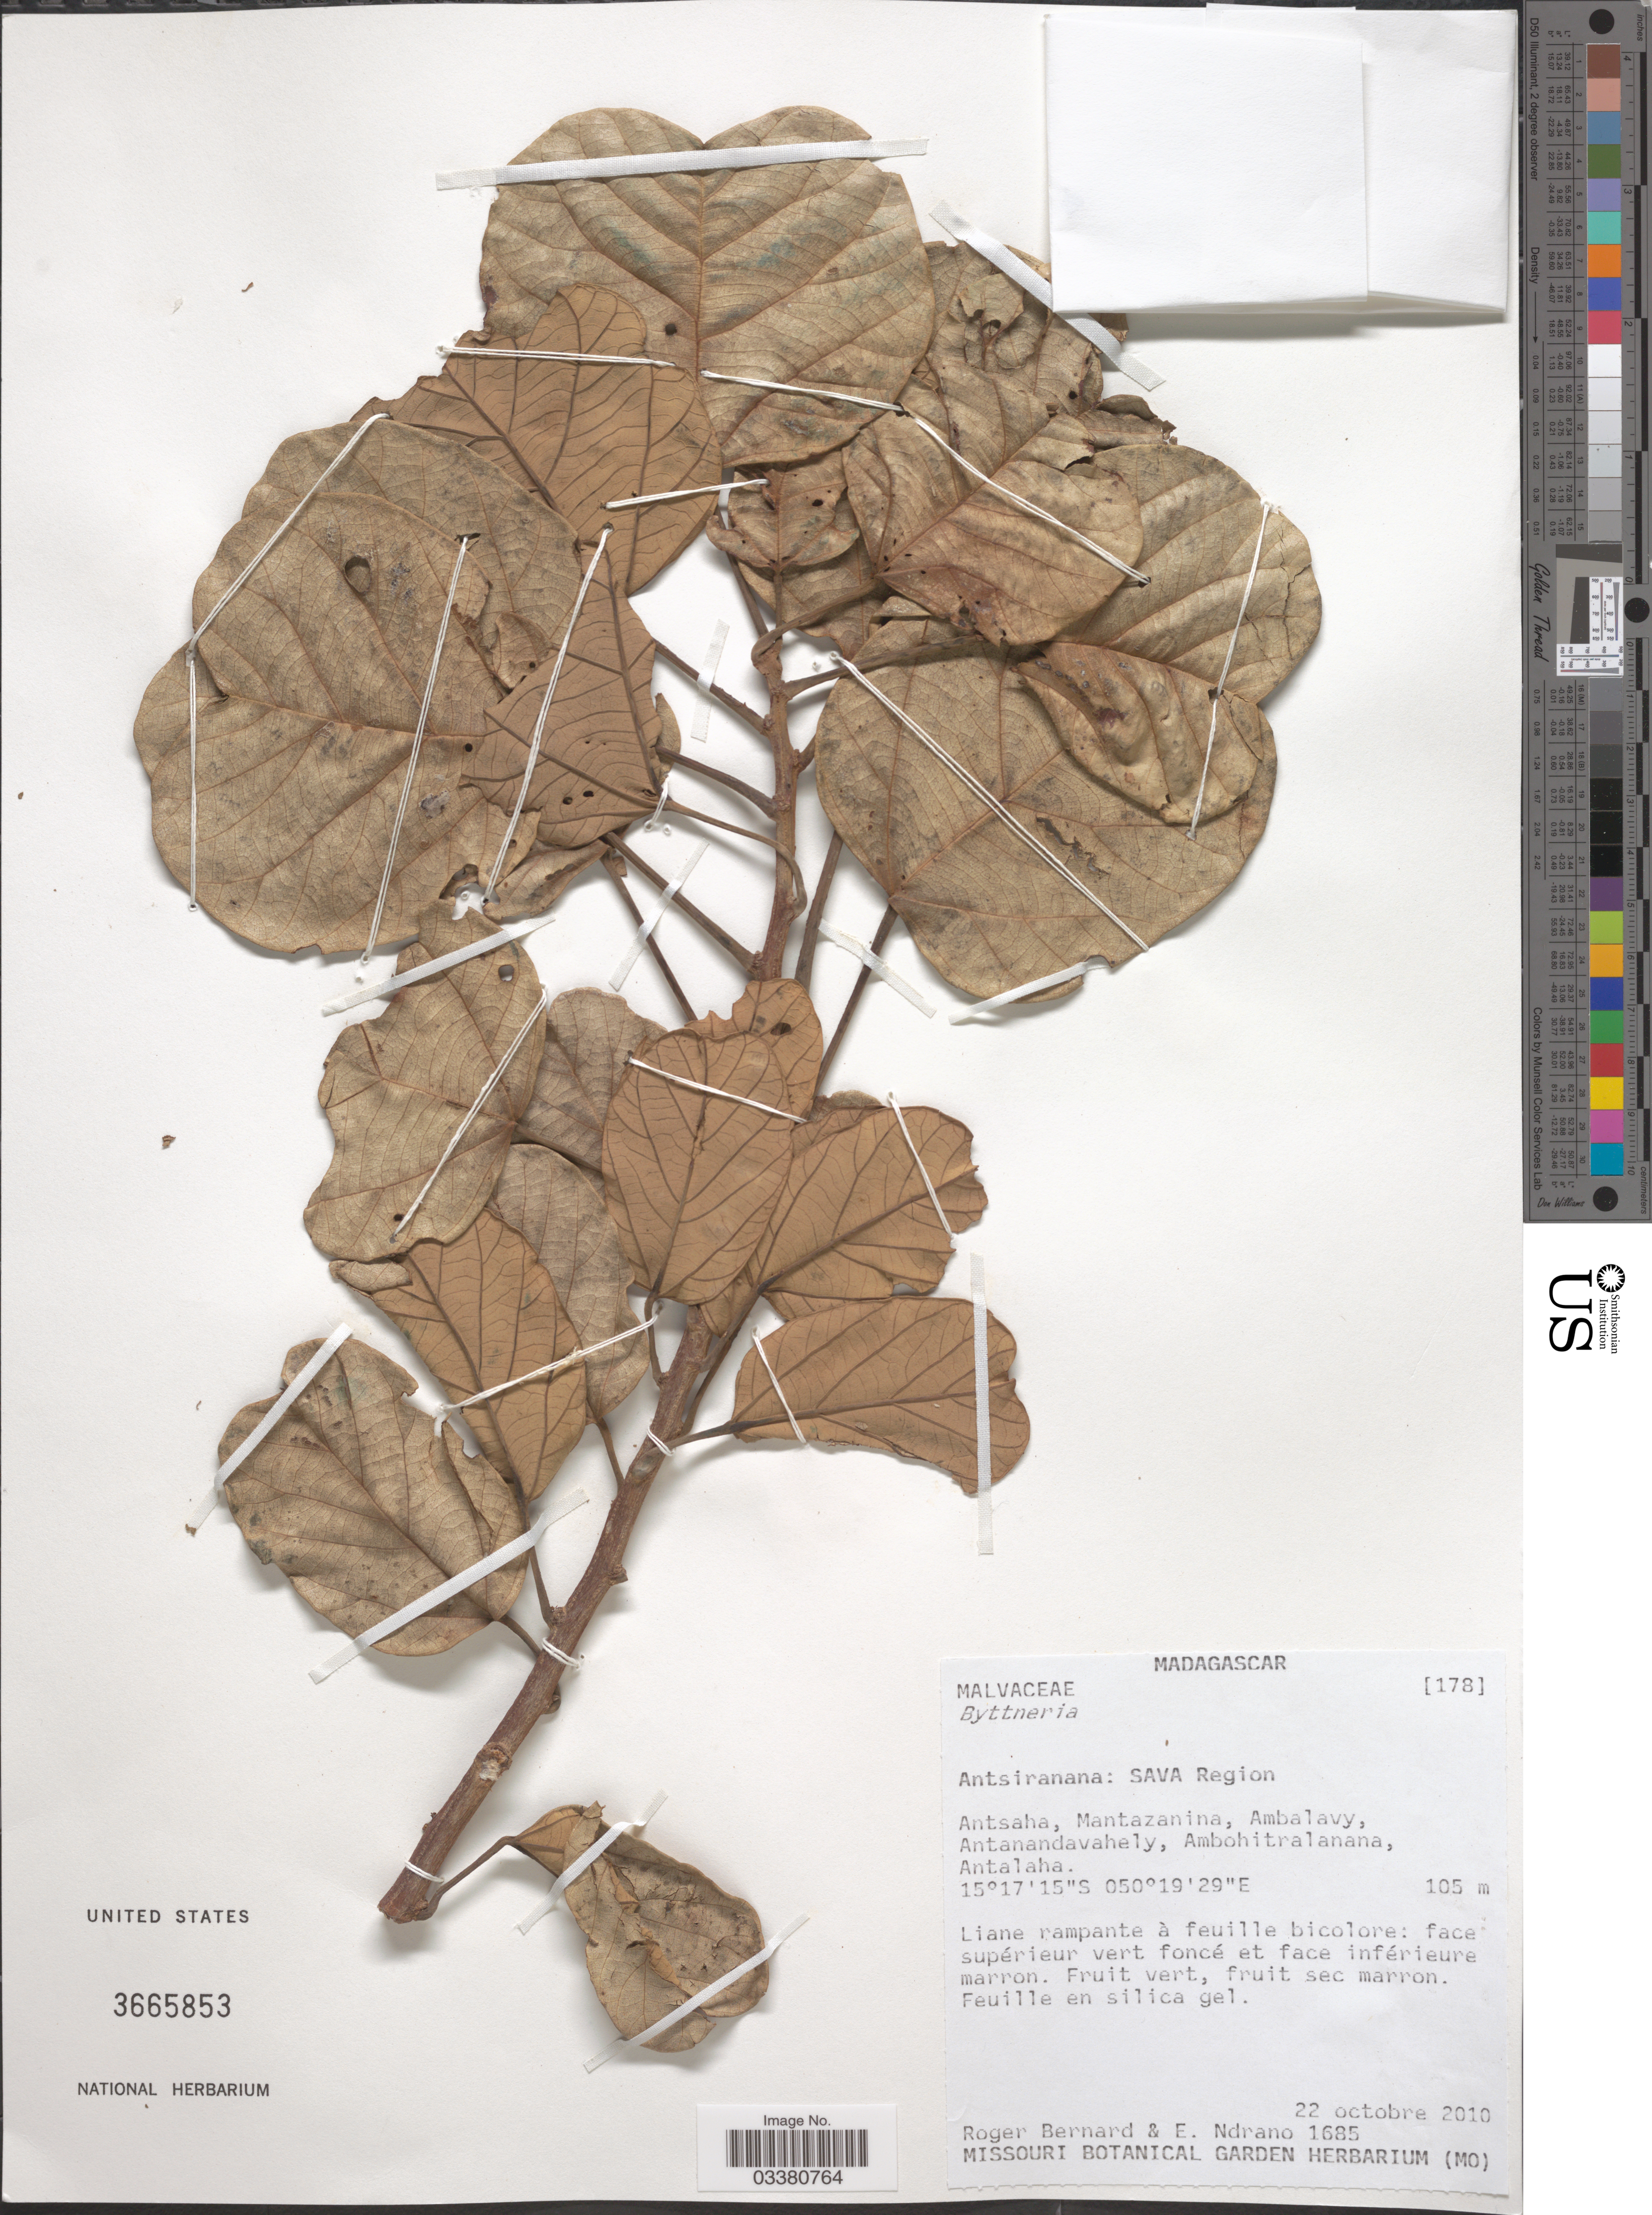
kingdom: Plantae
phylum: Tracheophyta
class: Magnoliopsida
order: Malvales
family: Malvaceae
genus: Byttneria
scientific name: Byttneria sp.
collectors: R. Bernard & E. Ndrano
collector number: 1685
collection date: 2010-10-22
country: Madagascar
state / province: Sava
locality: SAVA Region. Antsaha, Mantazanina, Ambalavy, Antanandavahely, Ambohitralanana, Antalaha.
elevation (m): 105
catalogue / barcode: US 3665853